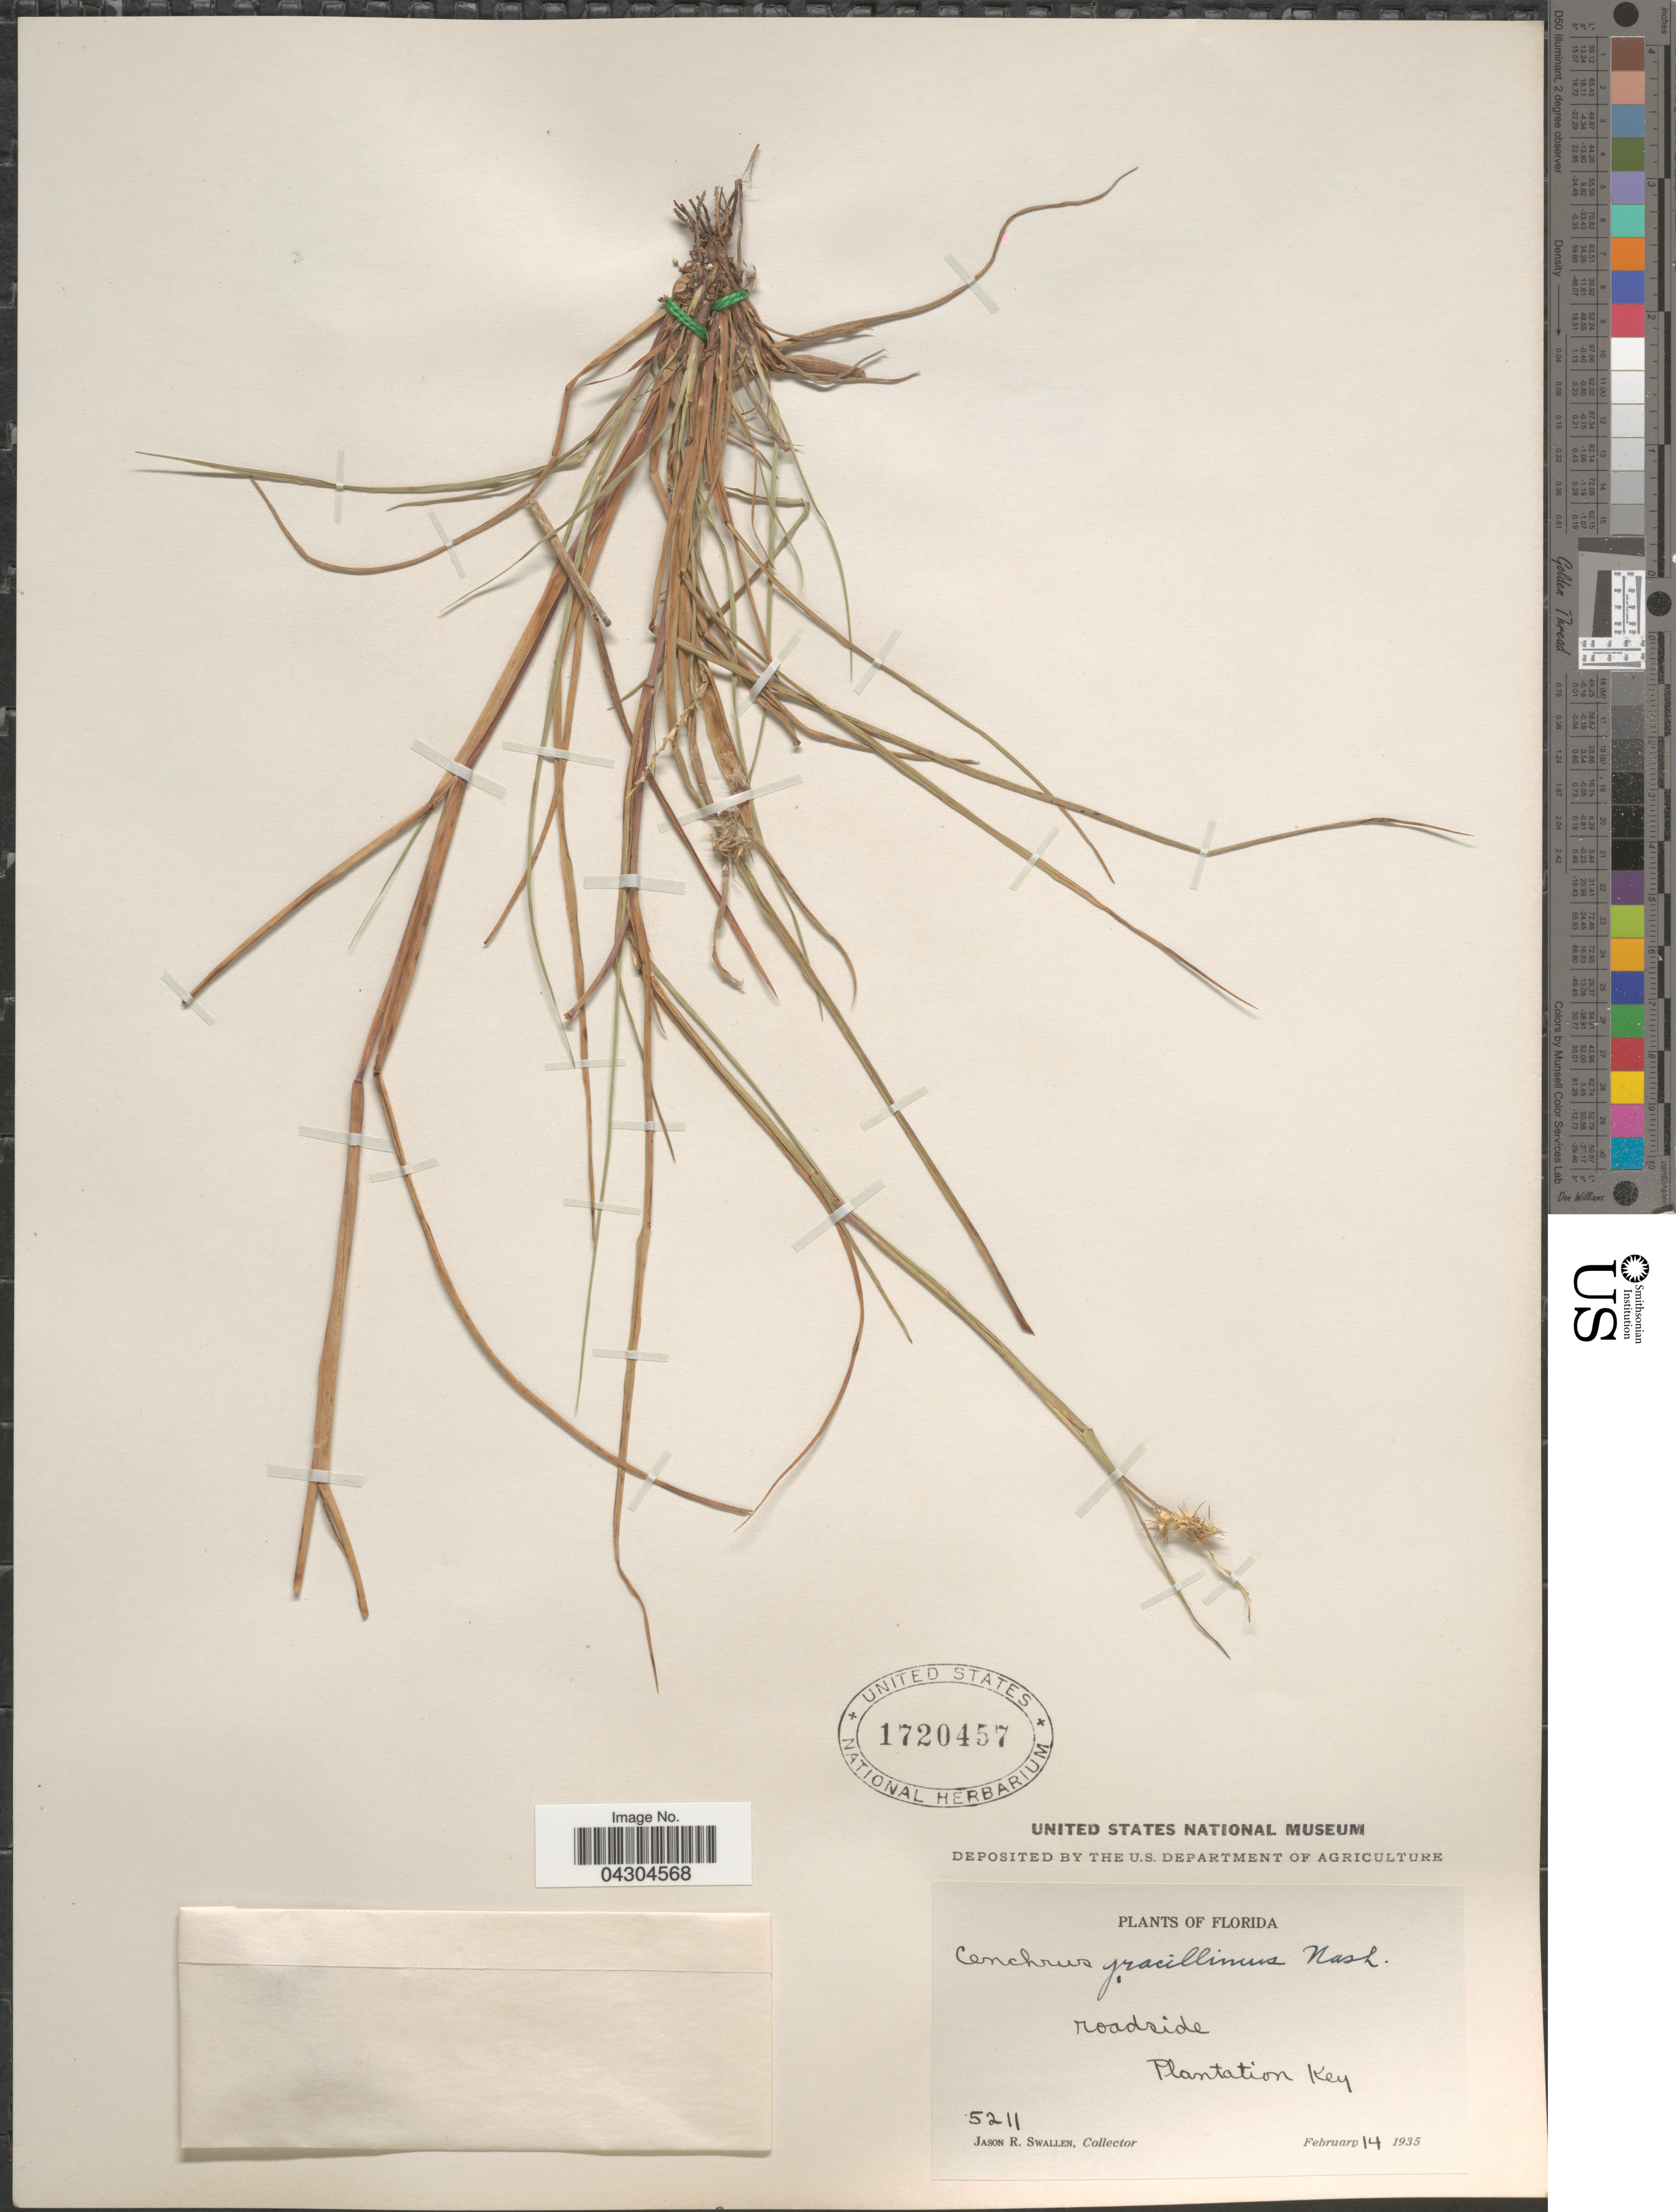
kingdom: Plantae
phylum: Tracheophyta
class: Liliopsida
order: Poales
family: Poaceae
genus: Cenchrus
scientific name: Cenchrus gracillimus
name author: Nash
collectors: J. R. Swallen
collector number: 5211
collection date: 1935-02-14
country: United States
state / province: Florida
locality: Roadside. Plantation Key.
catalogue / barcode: US 1720457